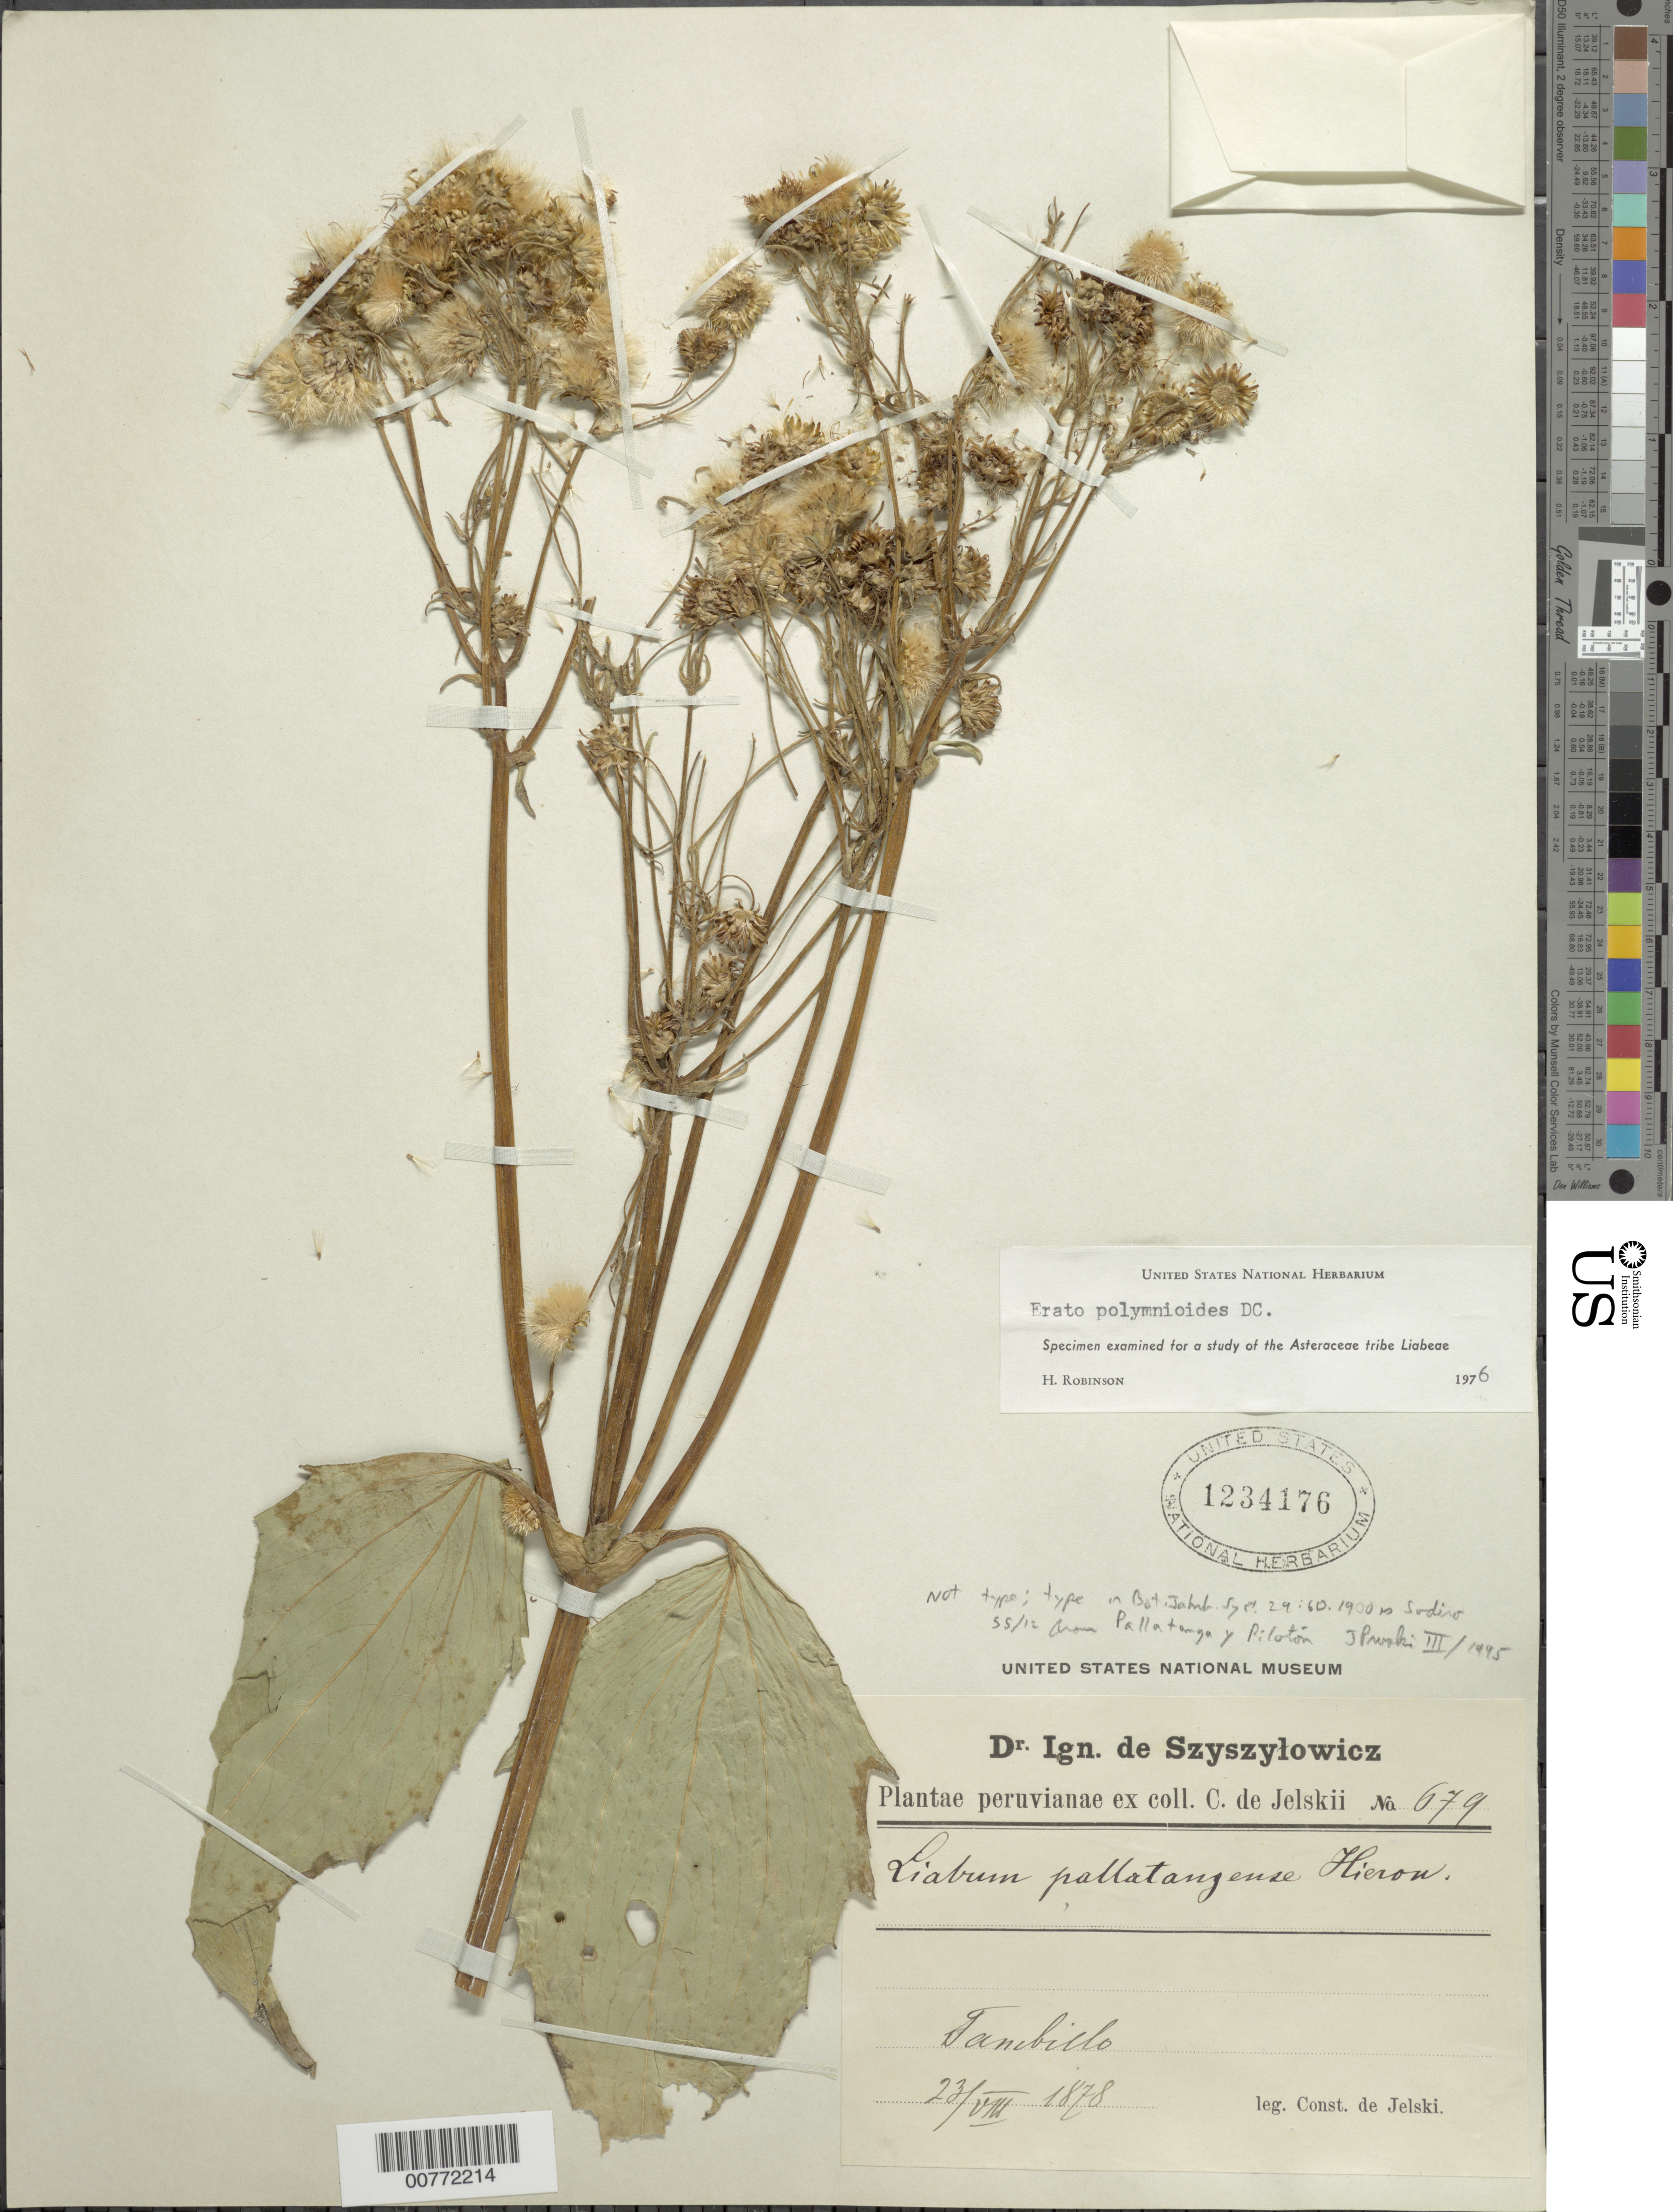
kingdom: Plantae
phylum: Tracheophyta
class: Magnoliopsida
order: Asterales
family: Asteraceae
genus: Erato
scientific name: Erato polymnioides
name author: DC.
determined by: Robinson, Harold E., (US)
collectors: I. von Szyszylowicz & C. Jelskii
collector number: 679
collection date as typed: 23 August 1878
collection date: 1878-08-23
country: Peru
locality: Tambillo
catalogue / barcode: US 1234176